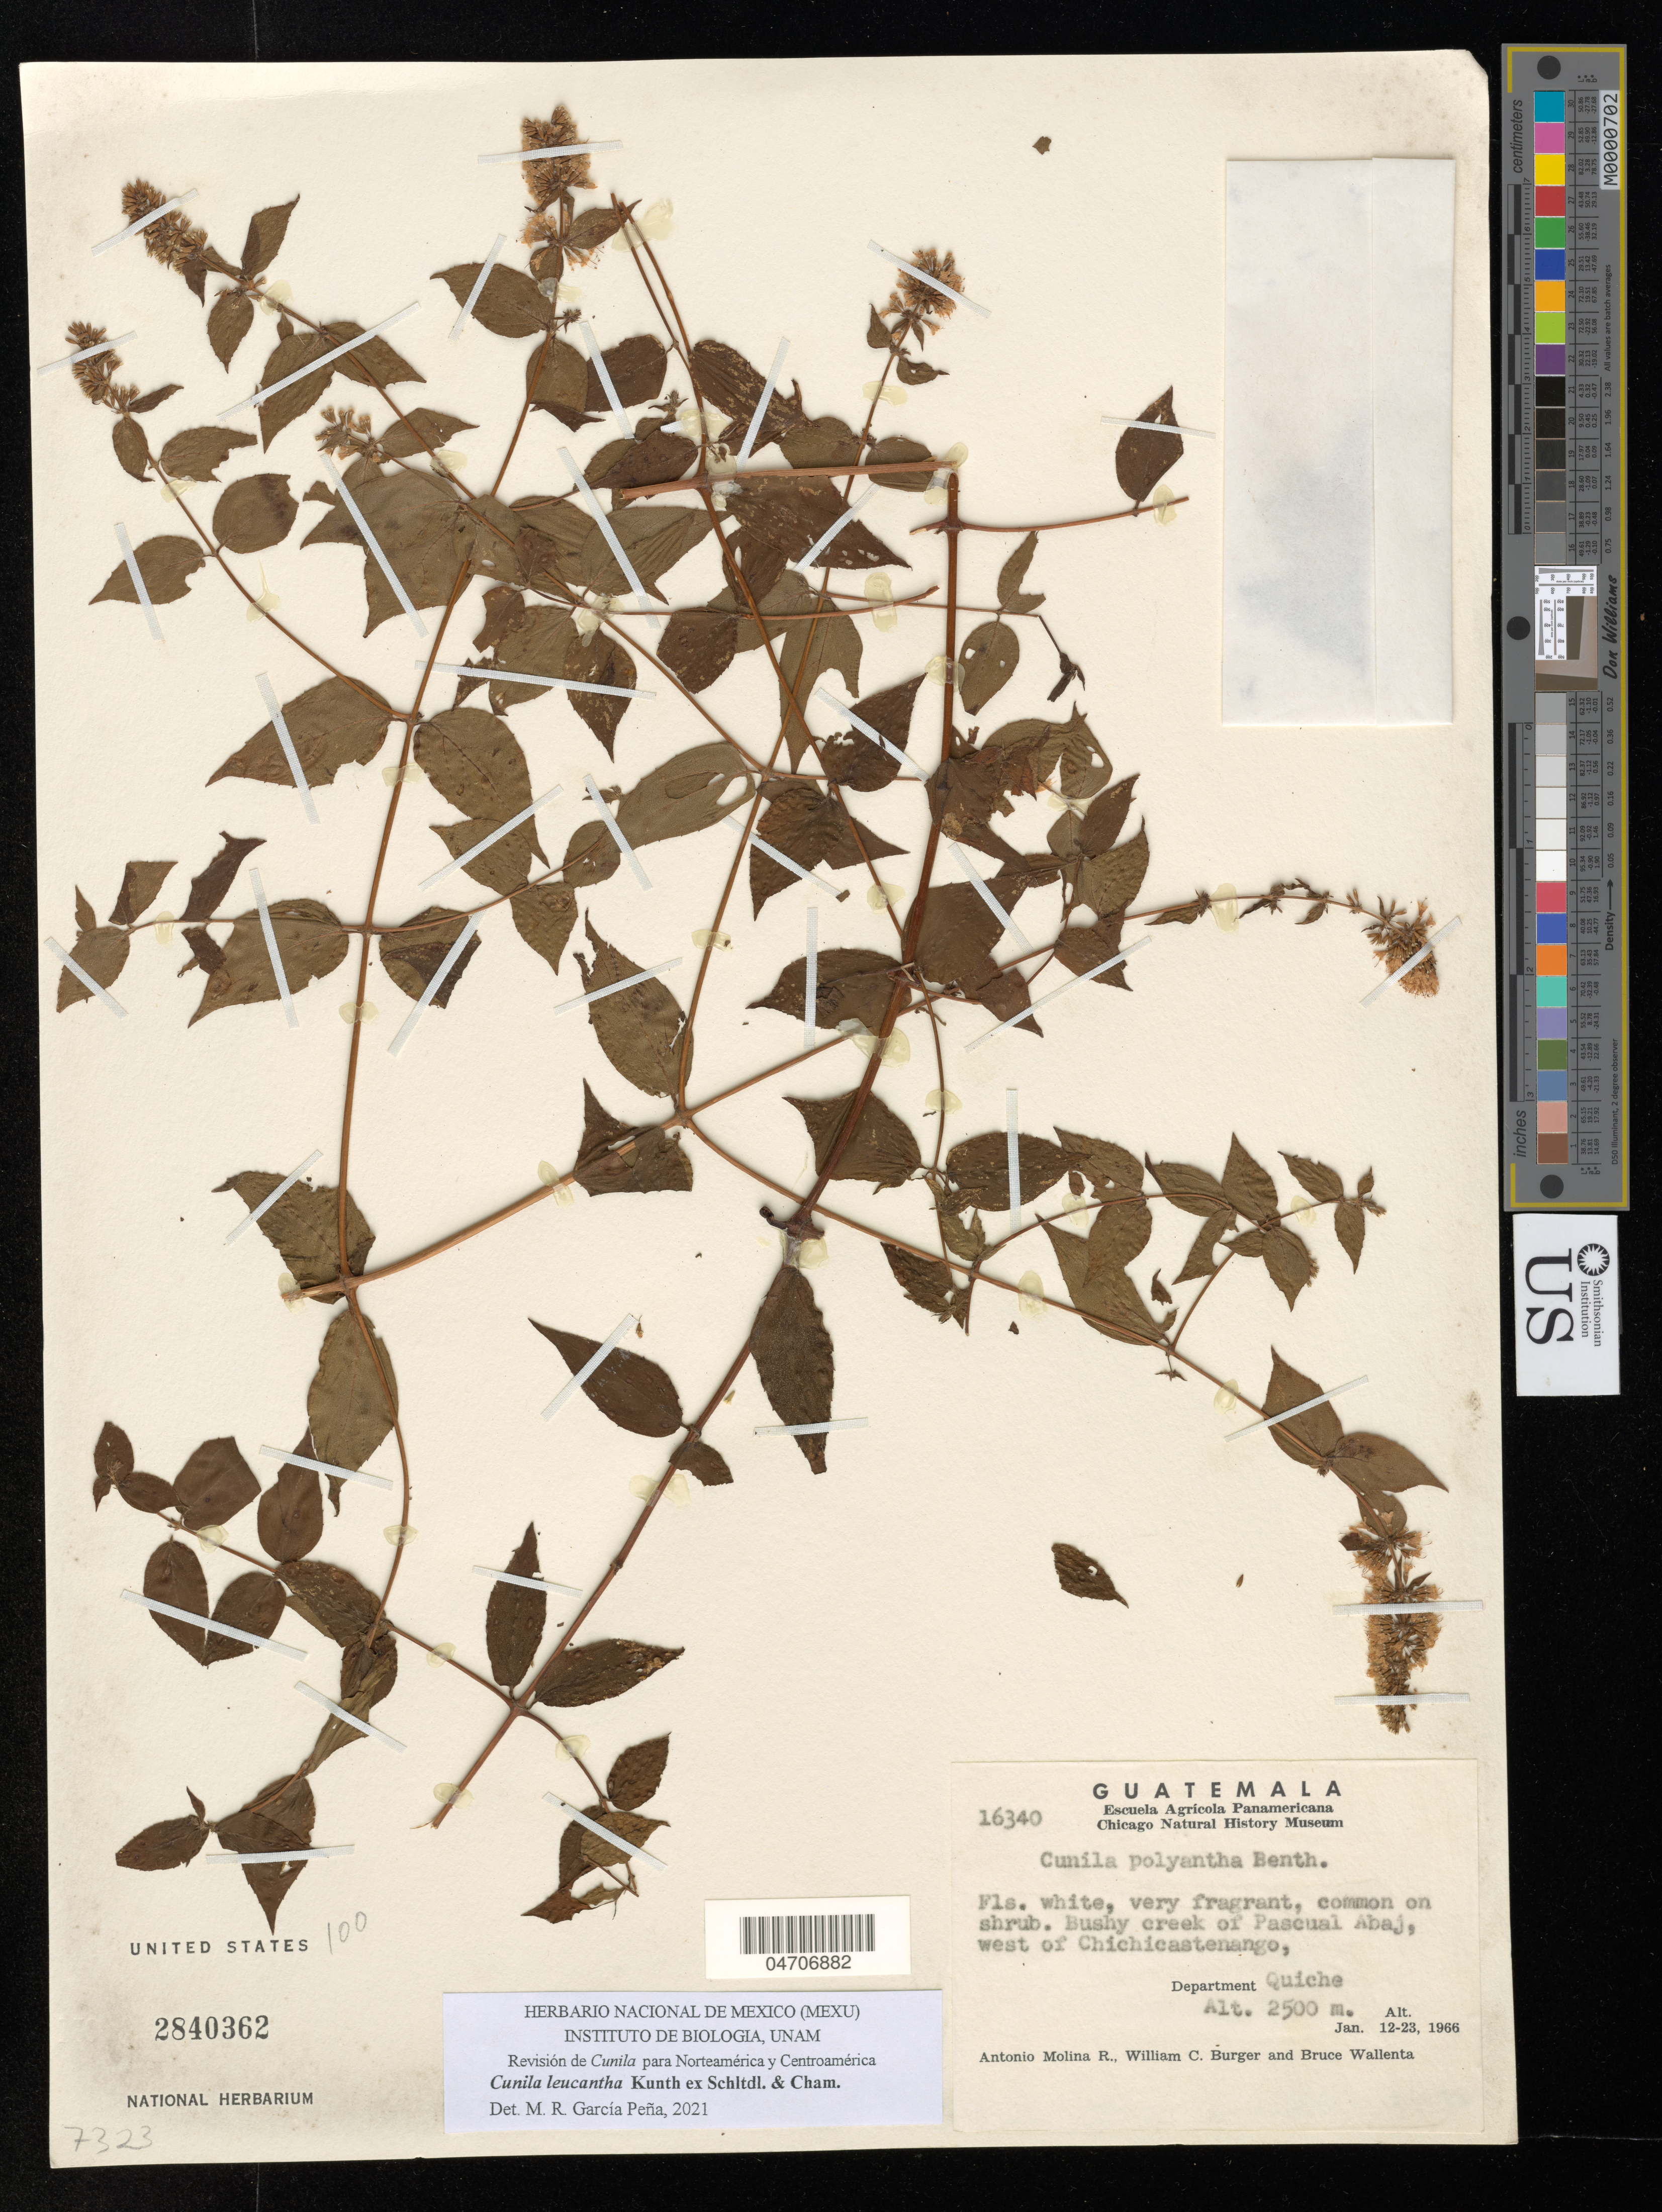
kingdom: Plantae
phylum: Tracheophyta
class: Magnoliopsida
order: Lamiales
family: Lamiaceae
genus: Cunila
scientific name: Cunila leucantha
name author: Kunth ex Schltdl. & Cham.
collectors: A. Molina R., W. Burger & B. Wallenta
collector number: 16340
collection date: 1966-01-12/1966-01-23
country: Guatemala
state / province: El Quiche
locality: Bushy creek of Pascual Abaj, west of Chichicastenango, Department Quiche.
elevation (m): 2500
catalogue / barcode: US 2840362